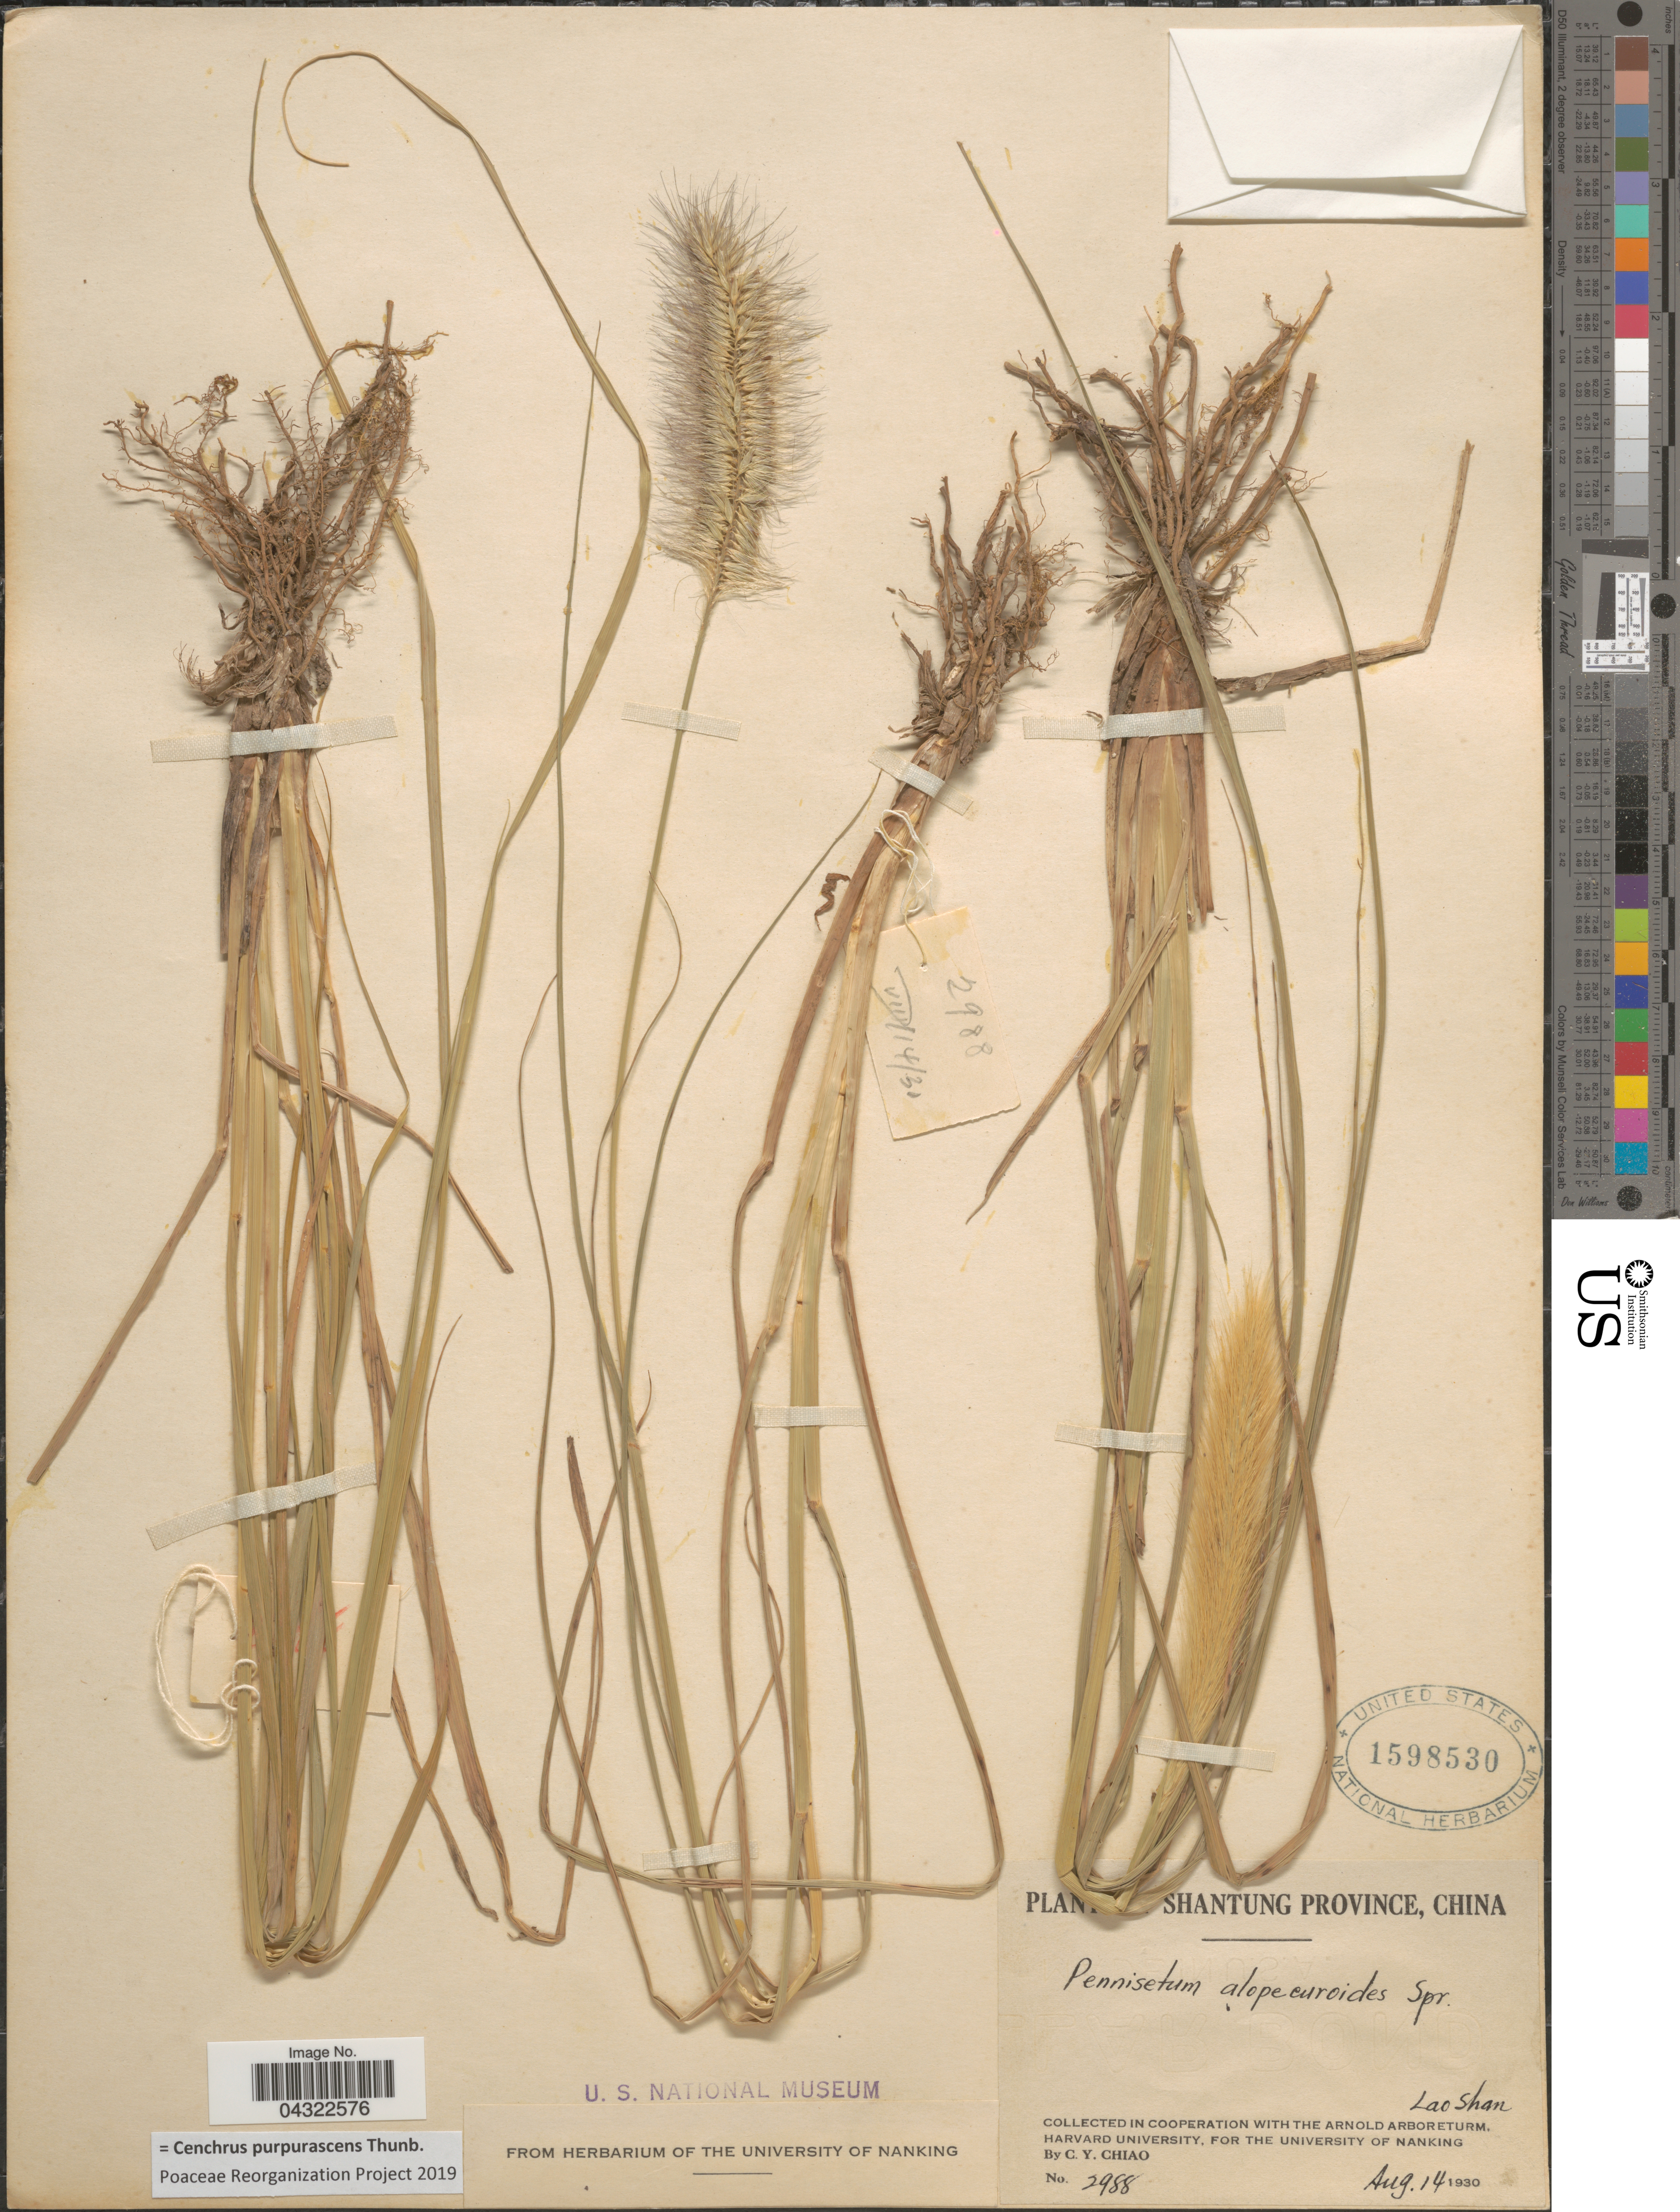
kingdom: Plantae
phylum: Tracheophyta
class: Liliopsida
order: Poales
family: Poaceae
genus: Cenchrus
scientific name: Cenchrus purpurascens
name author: Thunb.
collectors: C. Y. Chiao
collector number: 2988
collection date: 1930-08-14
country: China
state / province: Shandong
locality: Shantung Province. Lao Shan.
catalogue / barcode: US 1598530